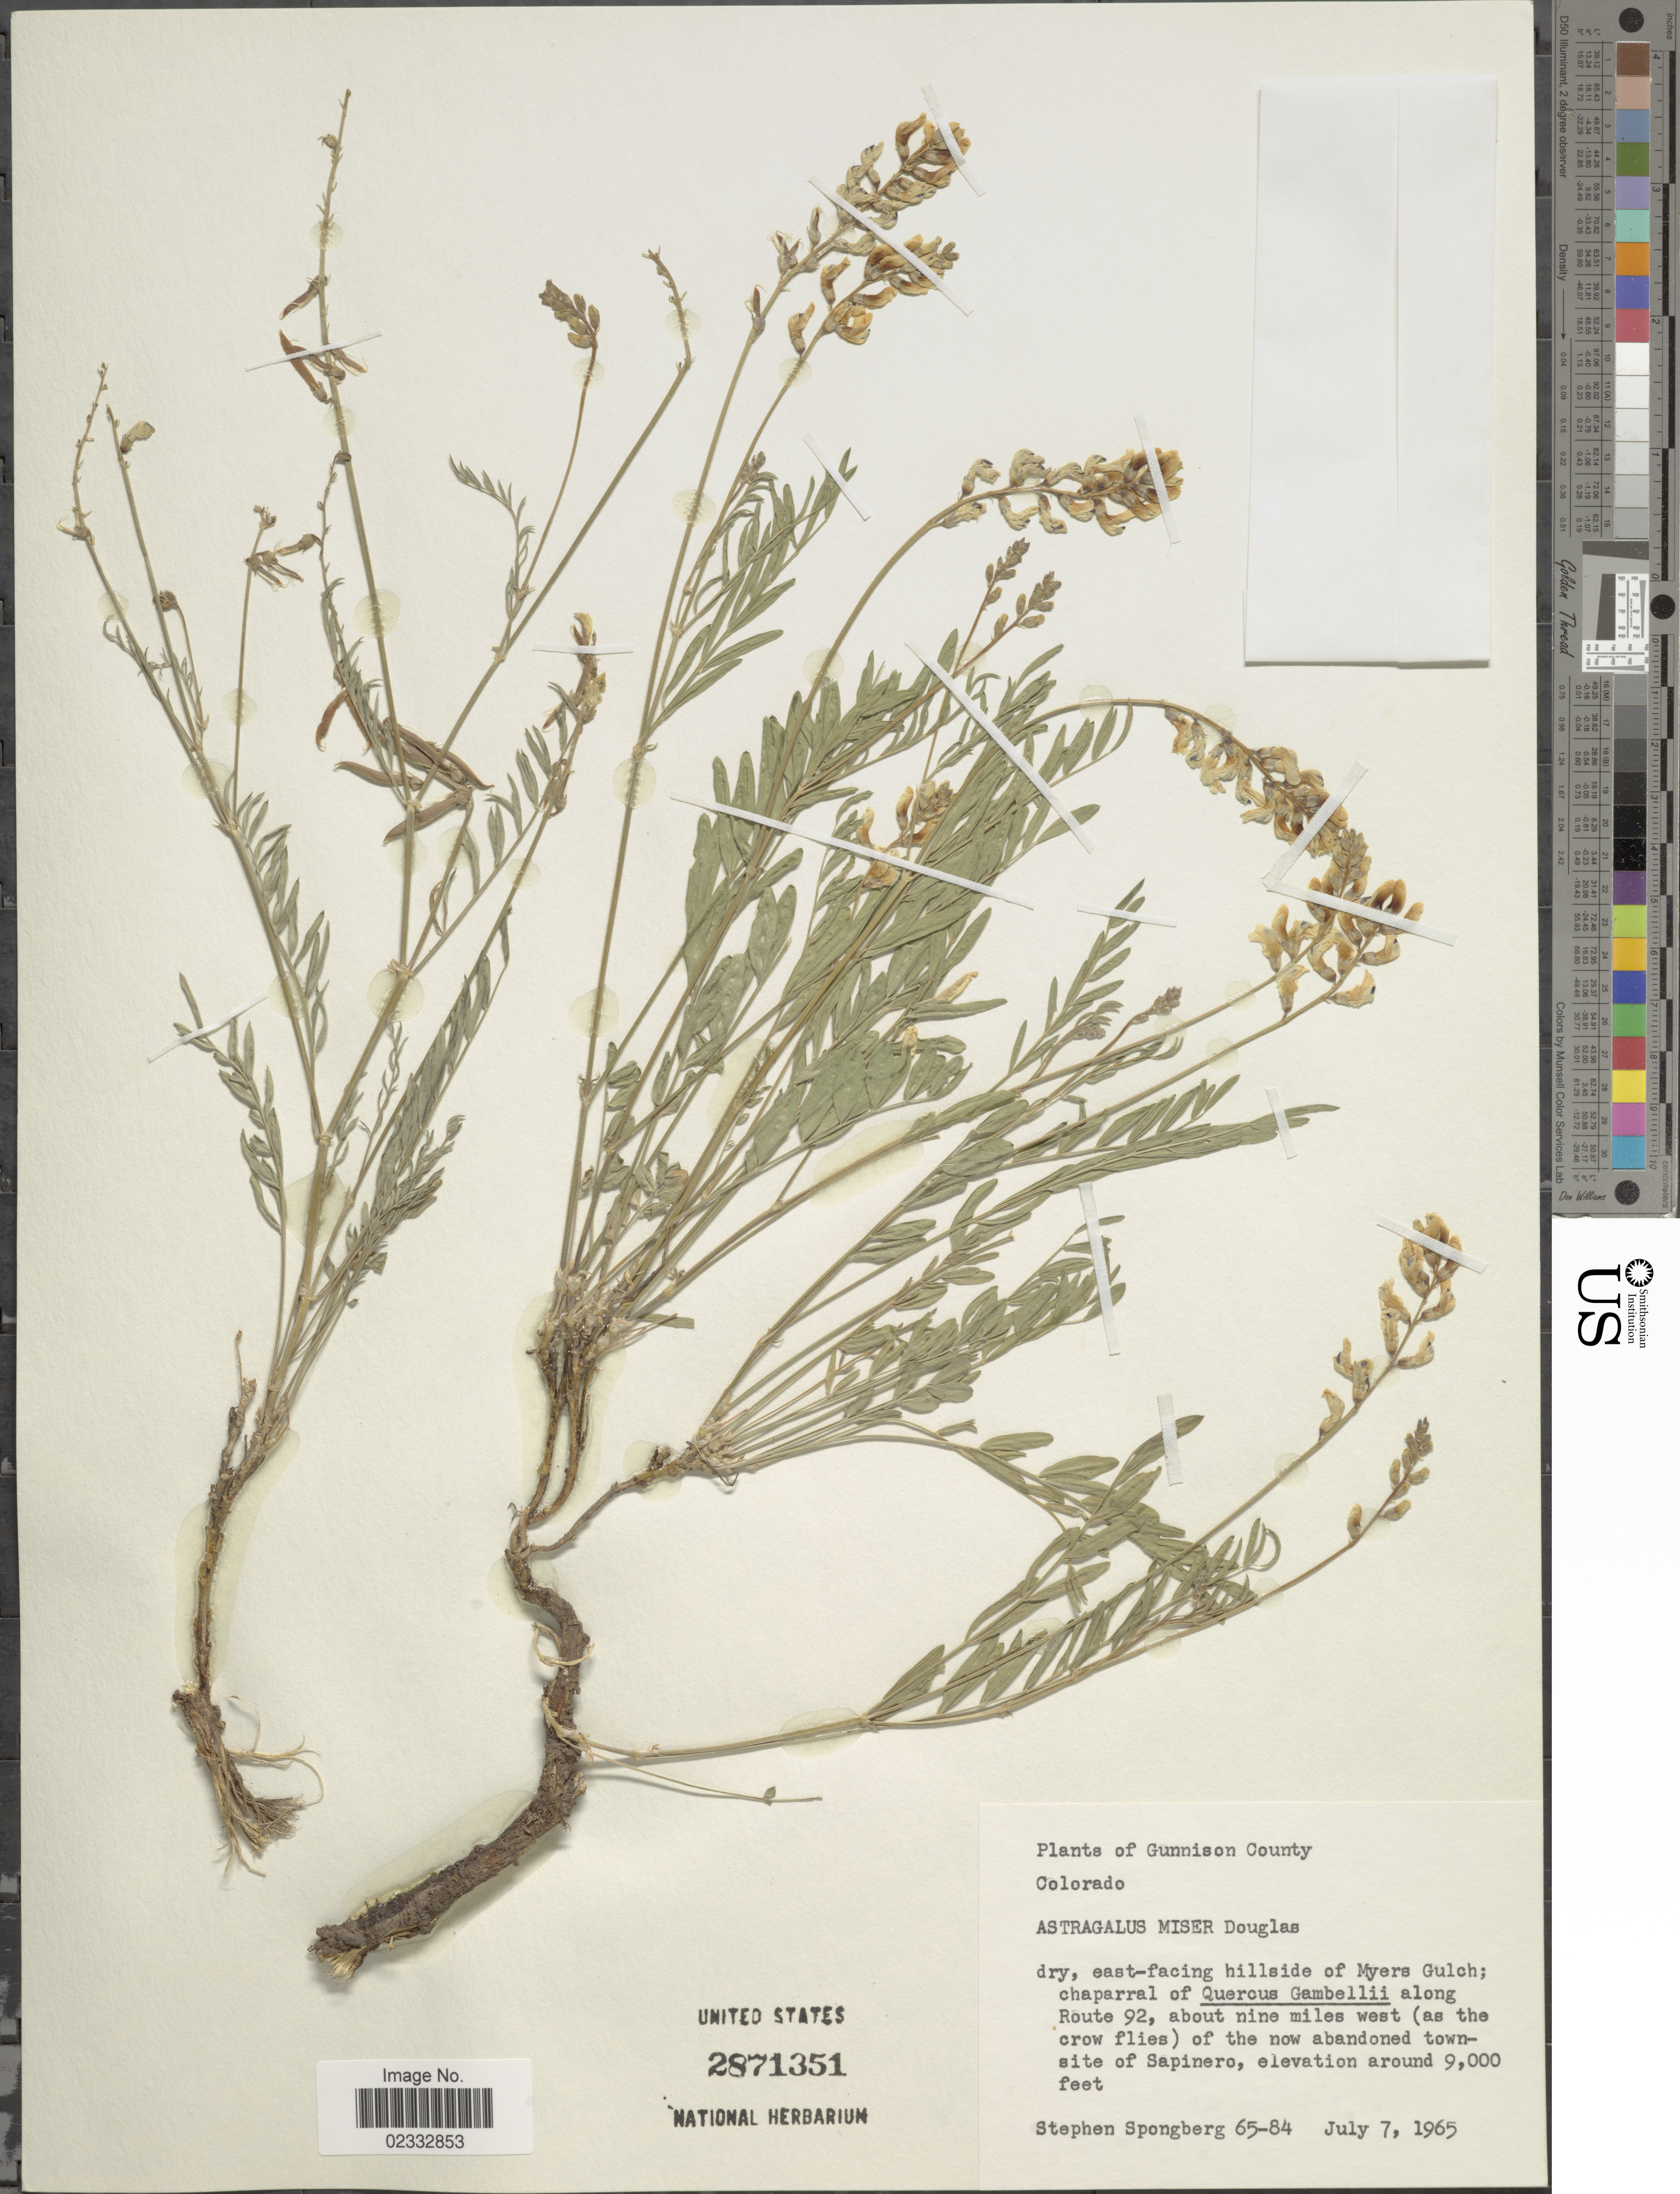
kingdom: Plantae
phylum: Tracheophyta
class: Magnoliopsida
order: Fabales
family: Fabaceae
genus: Astragalus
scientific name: Astragalus miser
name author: Douglas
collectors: S. A.Spongberg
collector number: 65-84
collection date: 1965-07-07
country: United States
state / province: Colorado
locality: Gunnison County, east-facing hillside of Myers Gulch; along rout 92, about nine miles west (as the crow flies) of the now abandoned town-site of Sapinero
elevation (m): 2743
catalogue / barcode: US 2871351